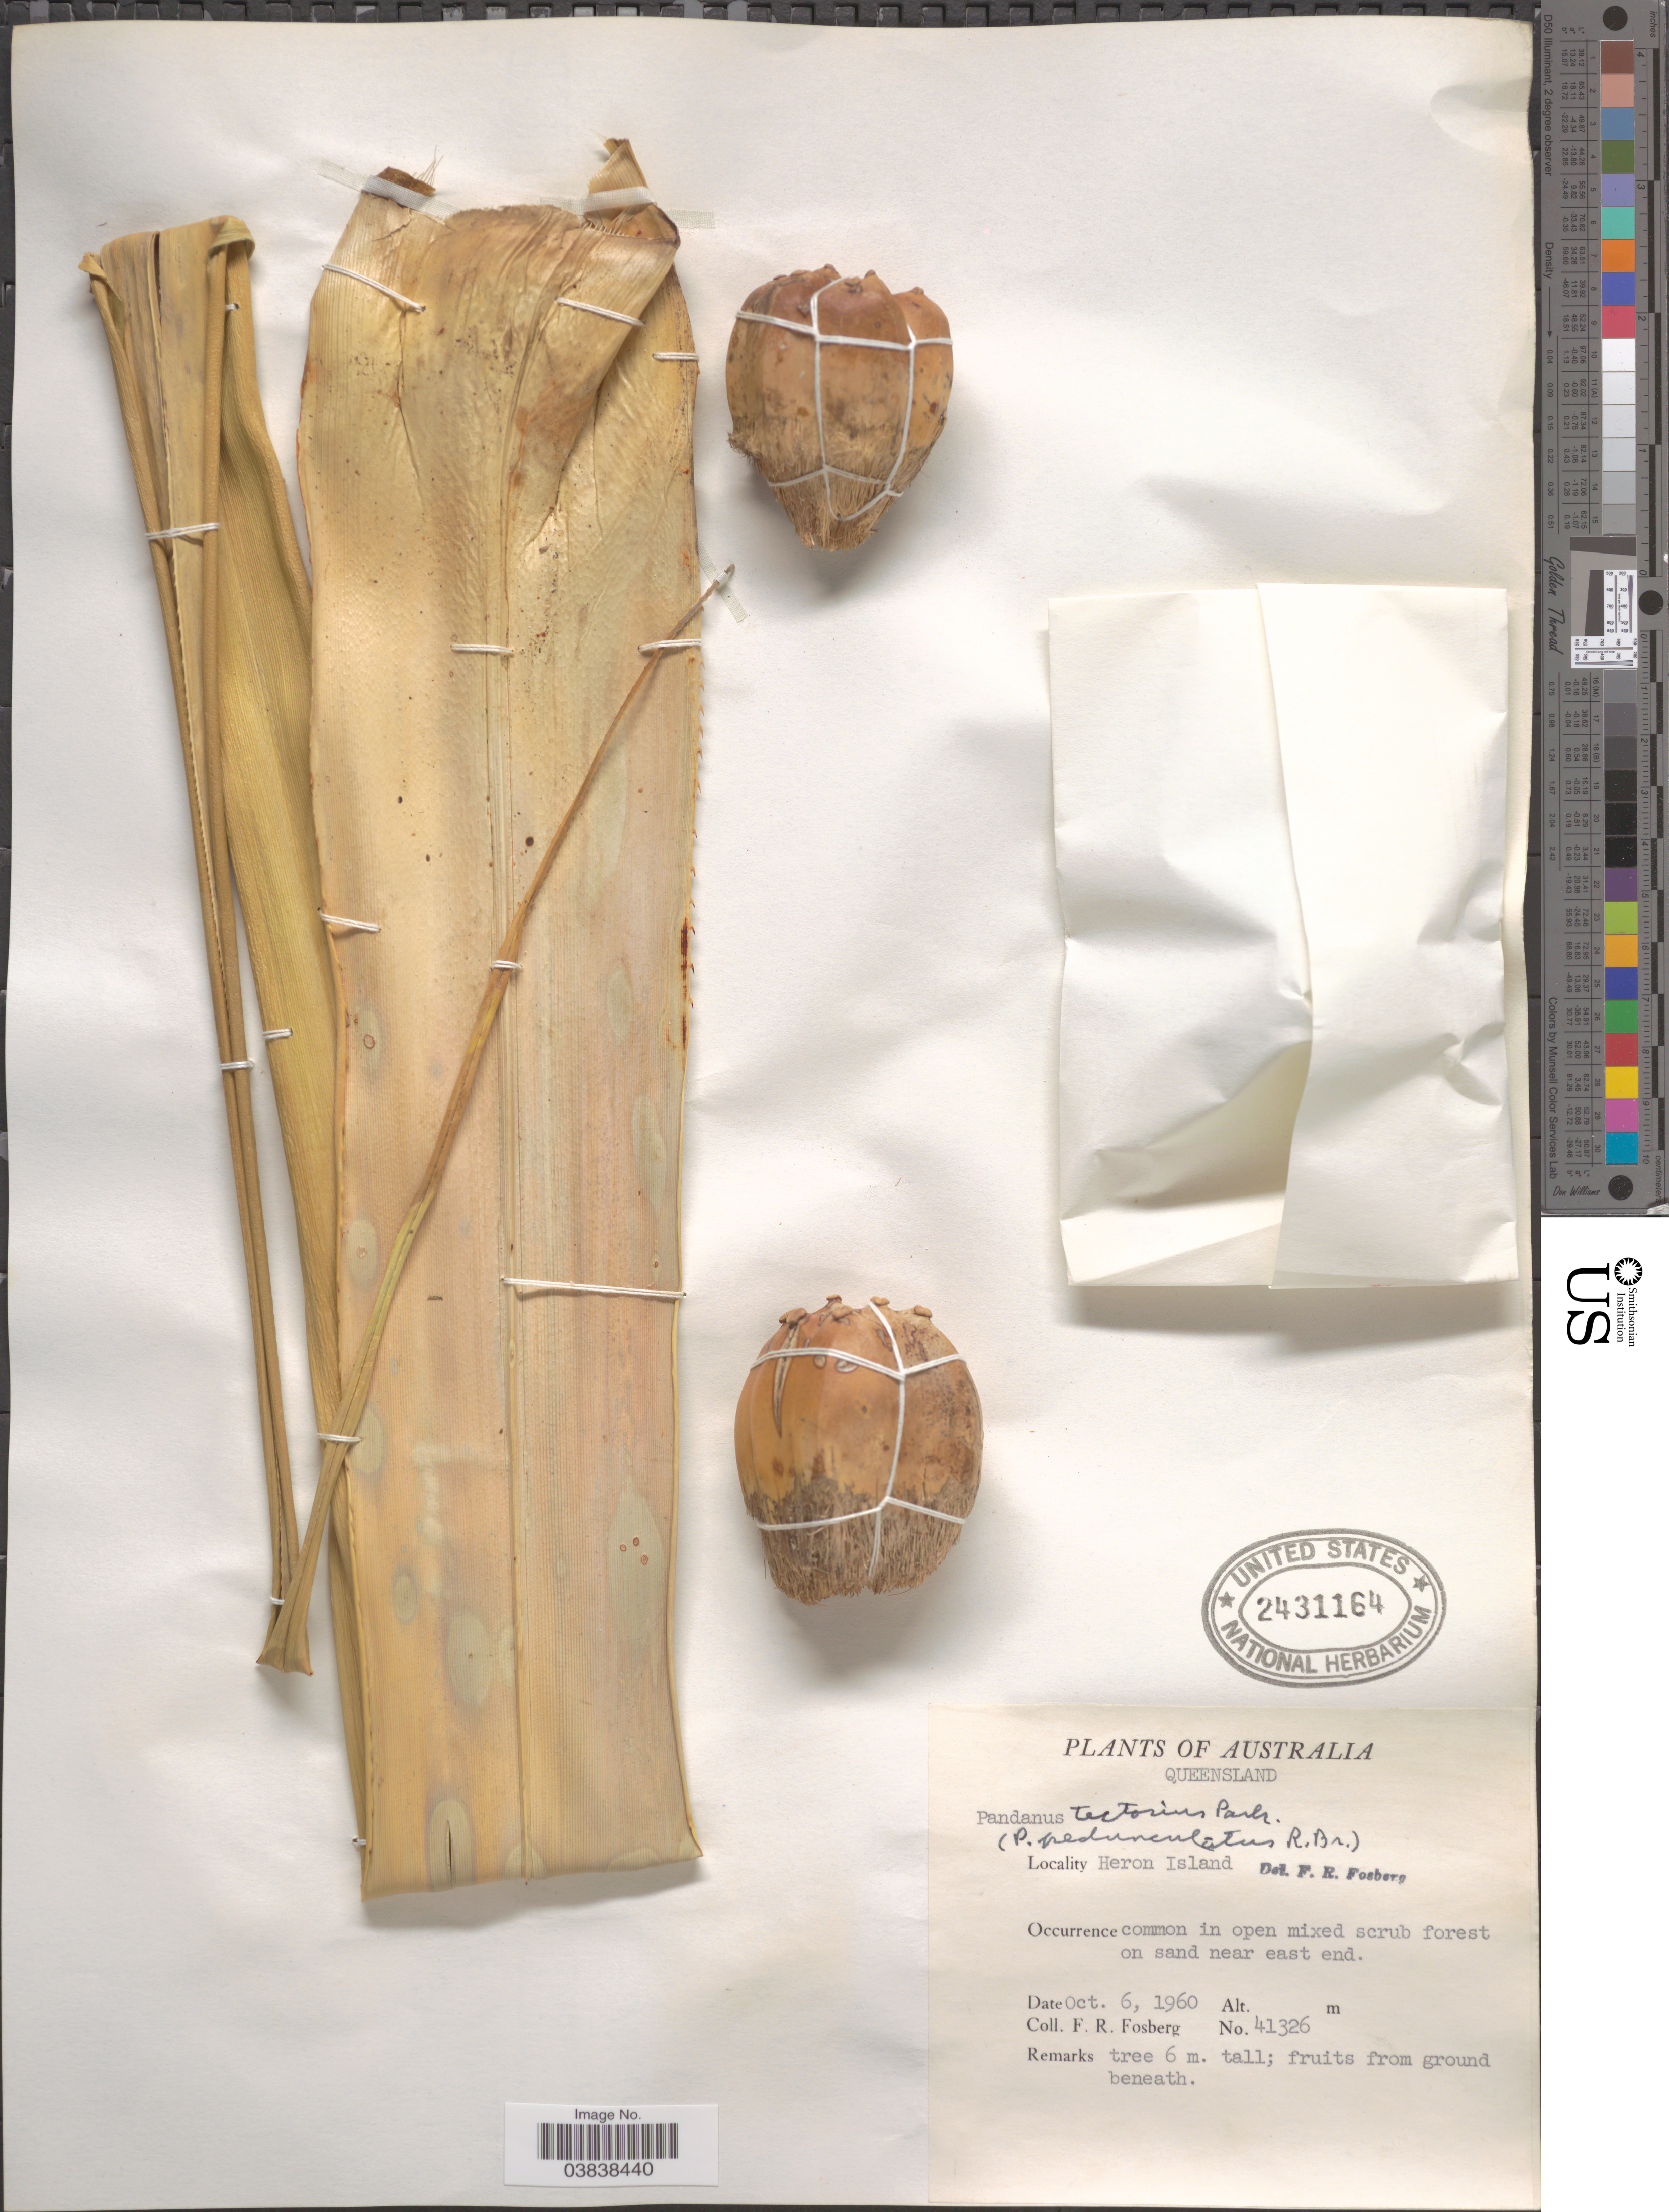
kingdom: Plantae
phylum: Tracheophyta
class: Liliopsida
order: Pandanales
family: Pandanaceae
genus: Pandanus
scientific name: Pandanus tectorius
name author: Parkinson ex DuRoi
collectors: F. R. Fosberg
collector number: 41326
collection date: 1960-10-06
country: Australia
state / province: Queensland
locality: Heron Island. Near east end.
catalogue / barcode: US 2431164